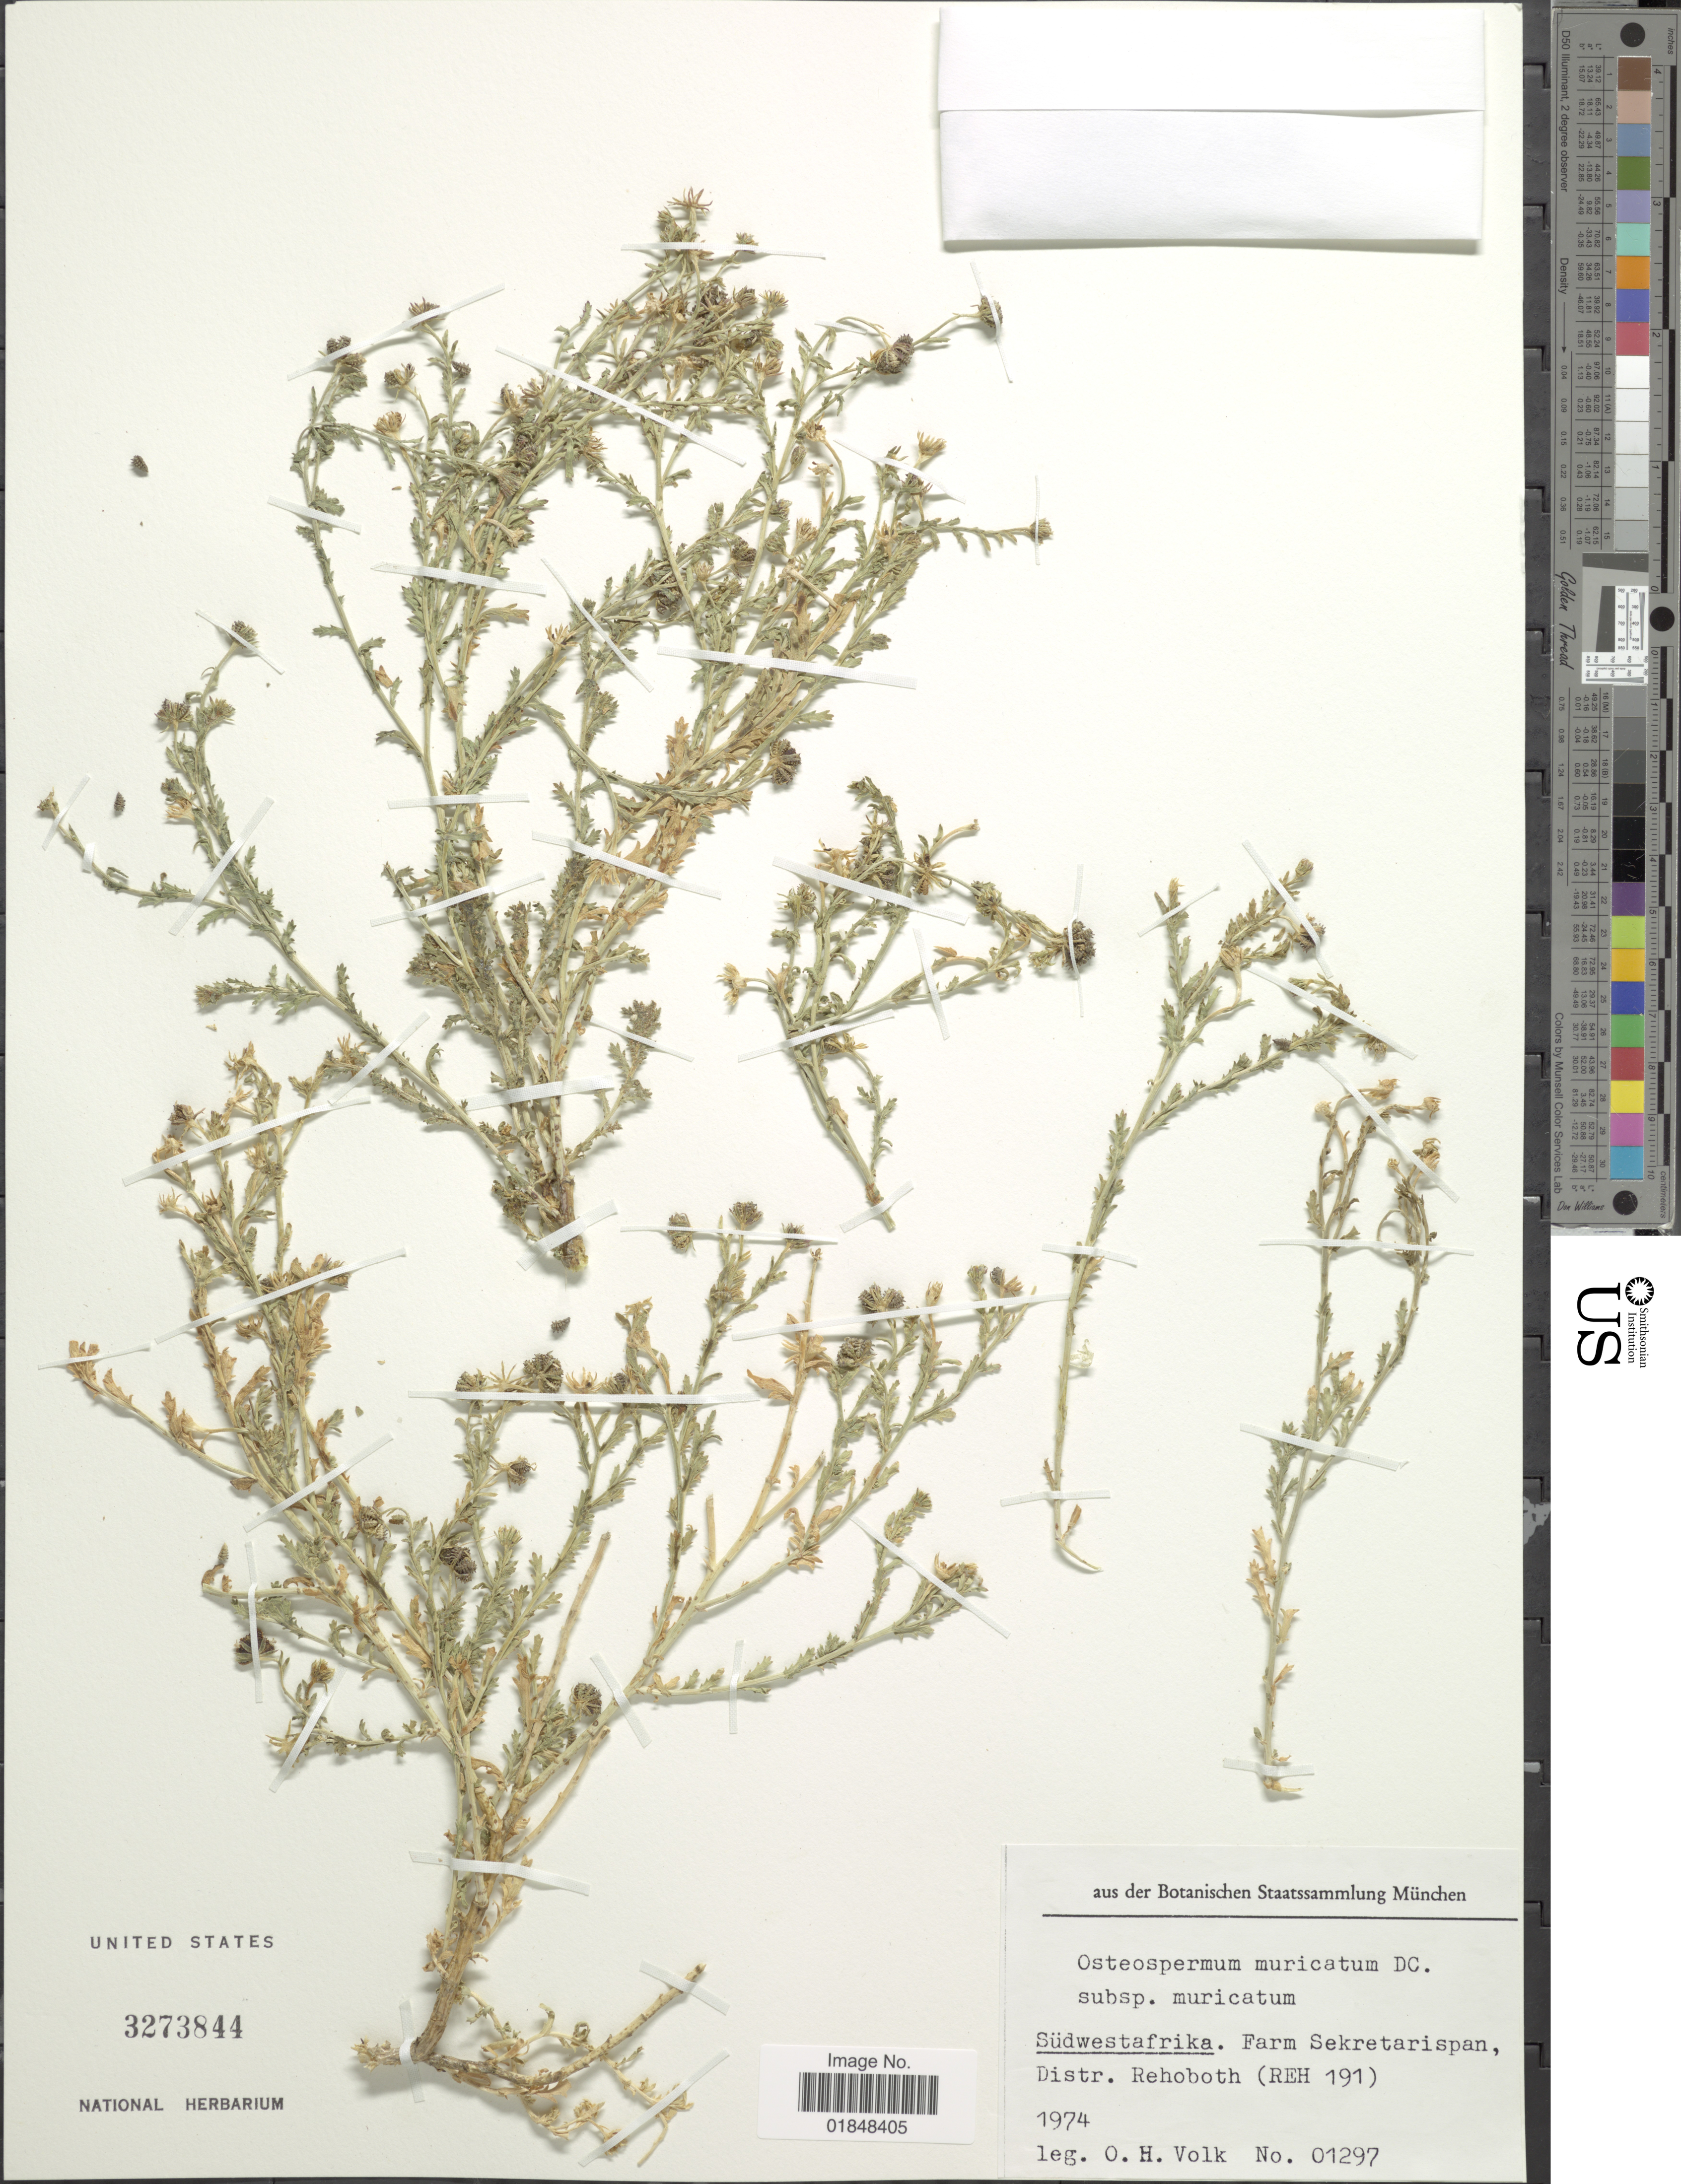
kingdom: Plantae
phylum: Tracheophyta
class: Magnoliopsida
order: Asterales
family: Asteraceae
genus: Osteospermum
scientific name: Osteospermum muricatum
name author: E. Mey.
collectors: O. Volk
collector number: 01297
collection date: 1974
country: Namibia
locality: Farm Sekretarispan. Distr. Rehoboth (REH 191)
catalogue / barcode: US 3273844